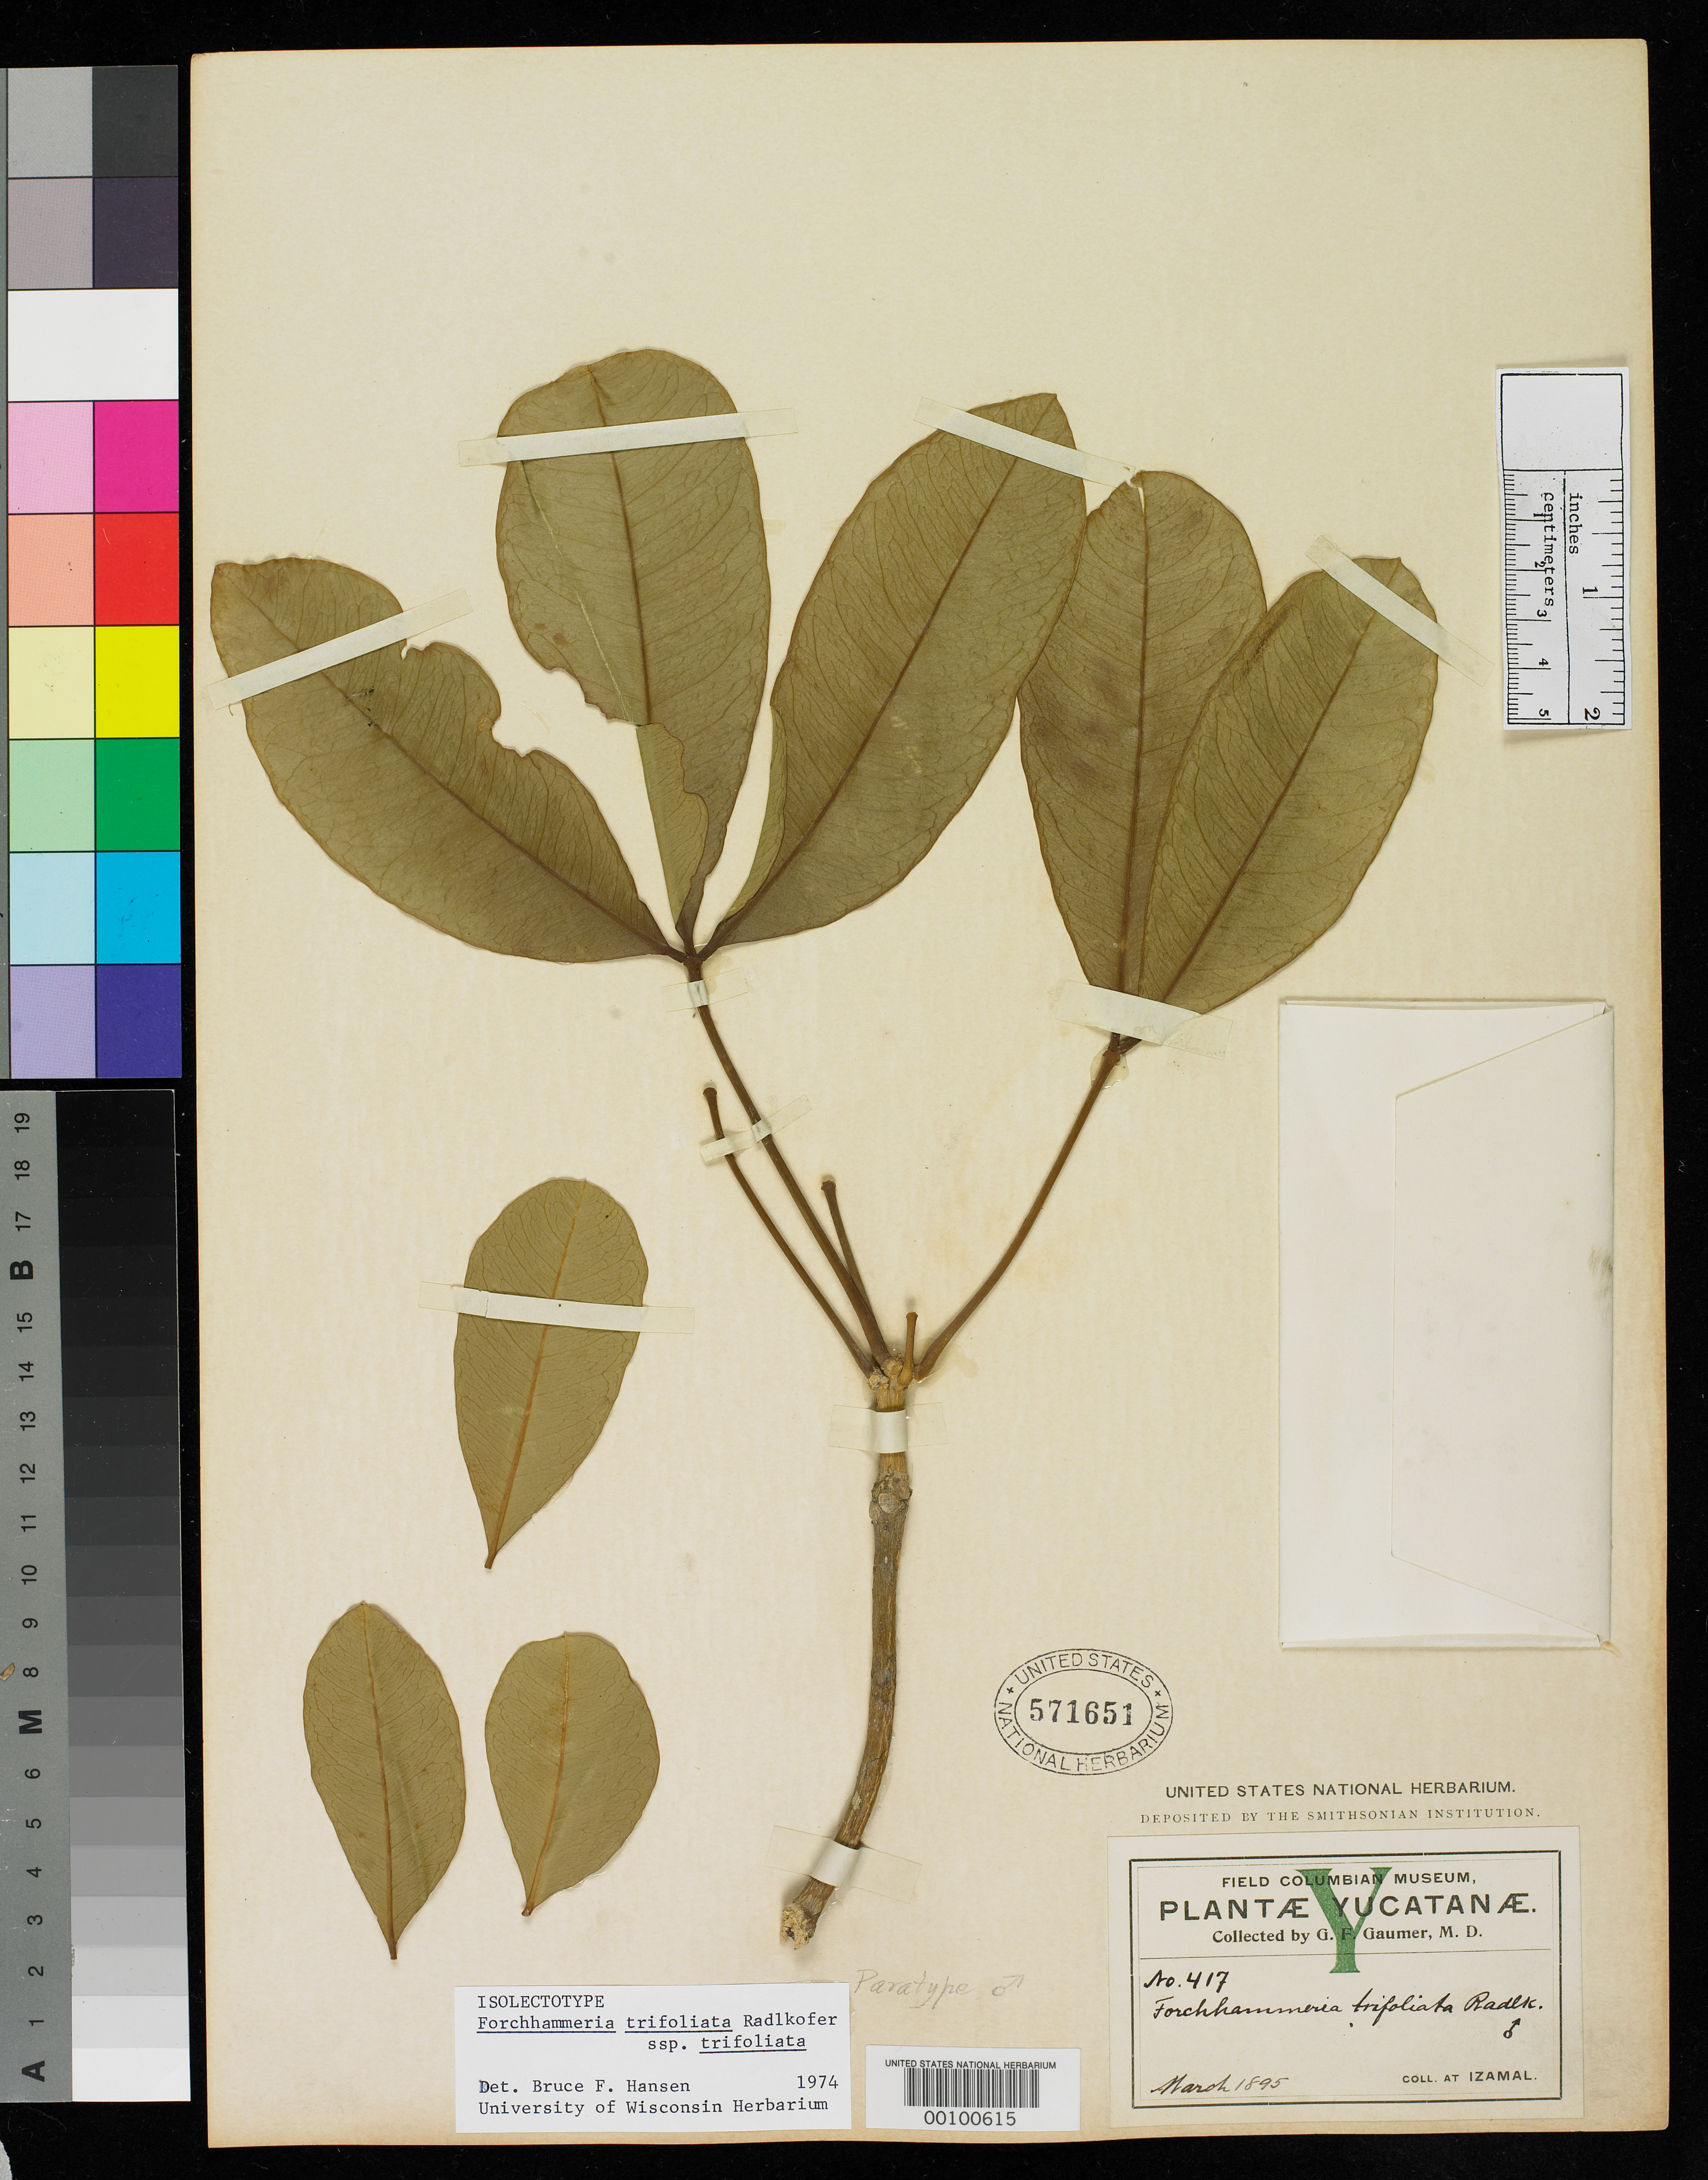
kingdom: Plantae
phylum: Tracheophyta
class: Magnoliopsida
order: Brassicales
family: Stixaceae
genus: Forchhammeria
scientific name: Forchhammeria trifoliata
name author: Radlk.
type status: Lectotype; Isosyntype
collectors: G. F. Gaumer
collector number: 417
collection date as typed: Mar 1895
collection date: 1895-03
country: Mexico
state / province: Yucatán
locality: Izamal.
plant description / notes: Tropicos cites lectotype at F, but Standley cited only the collection as "type collection" without specifying a lectotype herbarium.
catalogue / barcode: US 571651